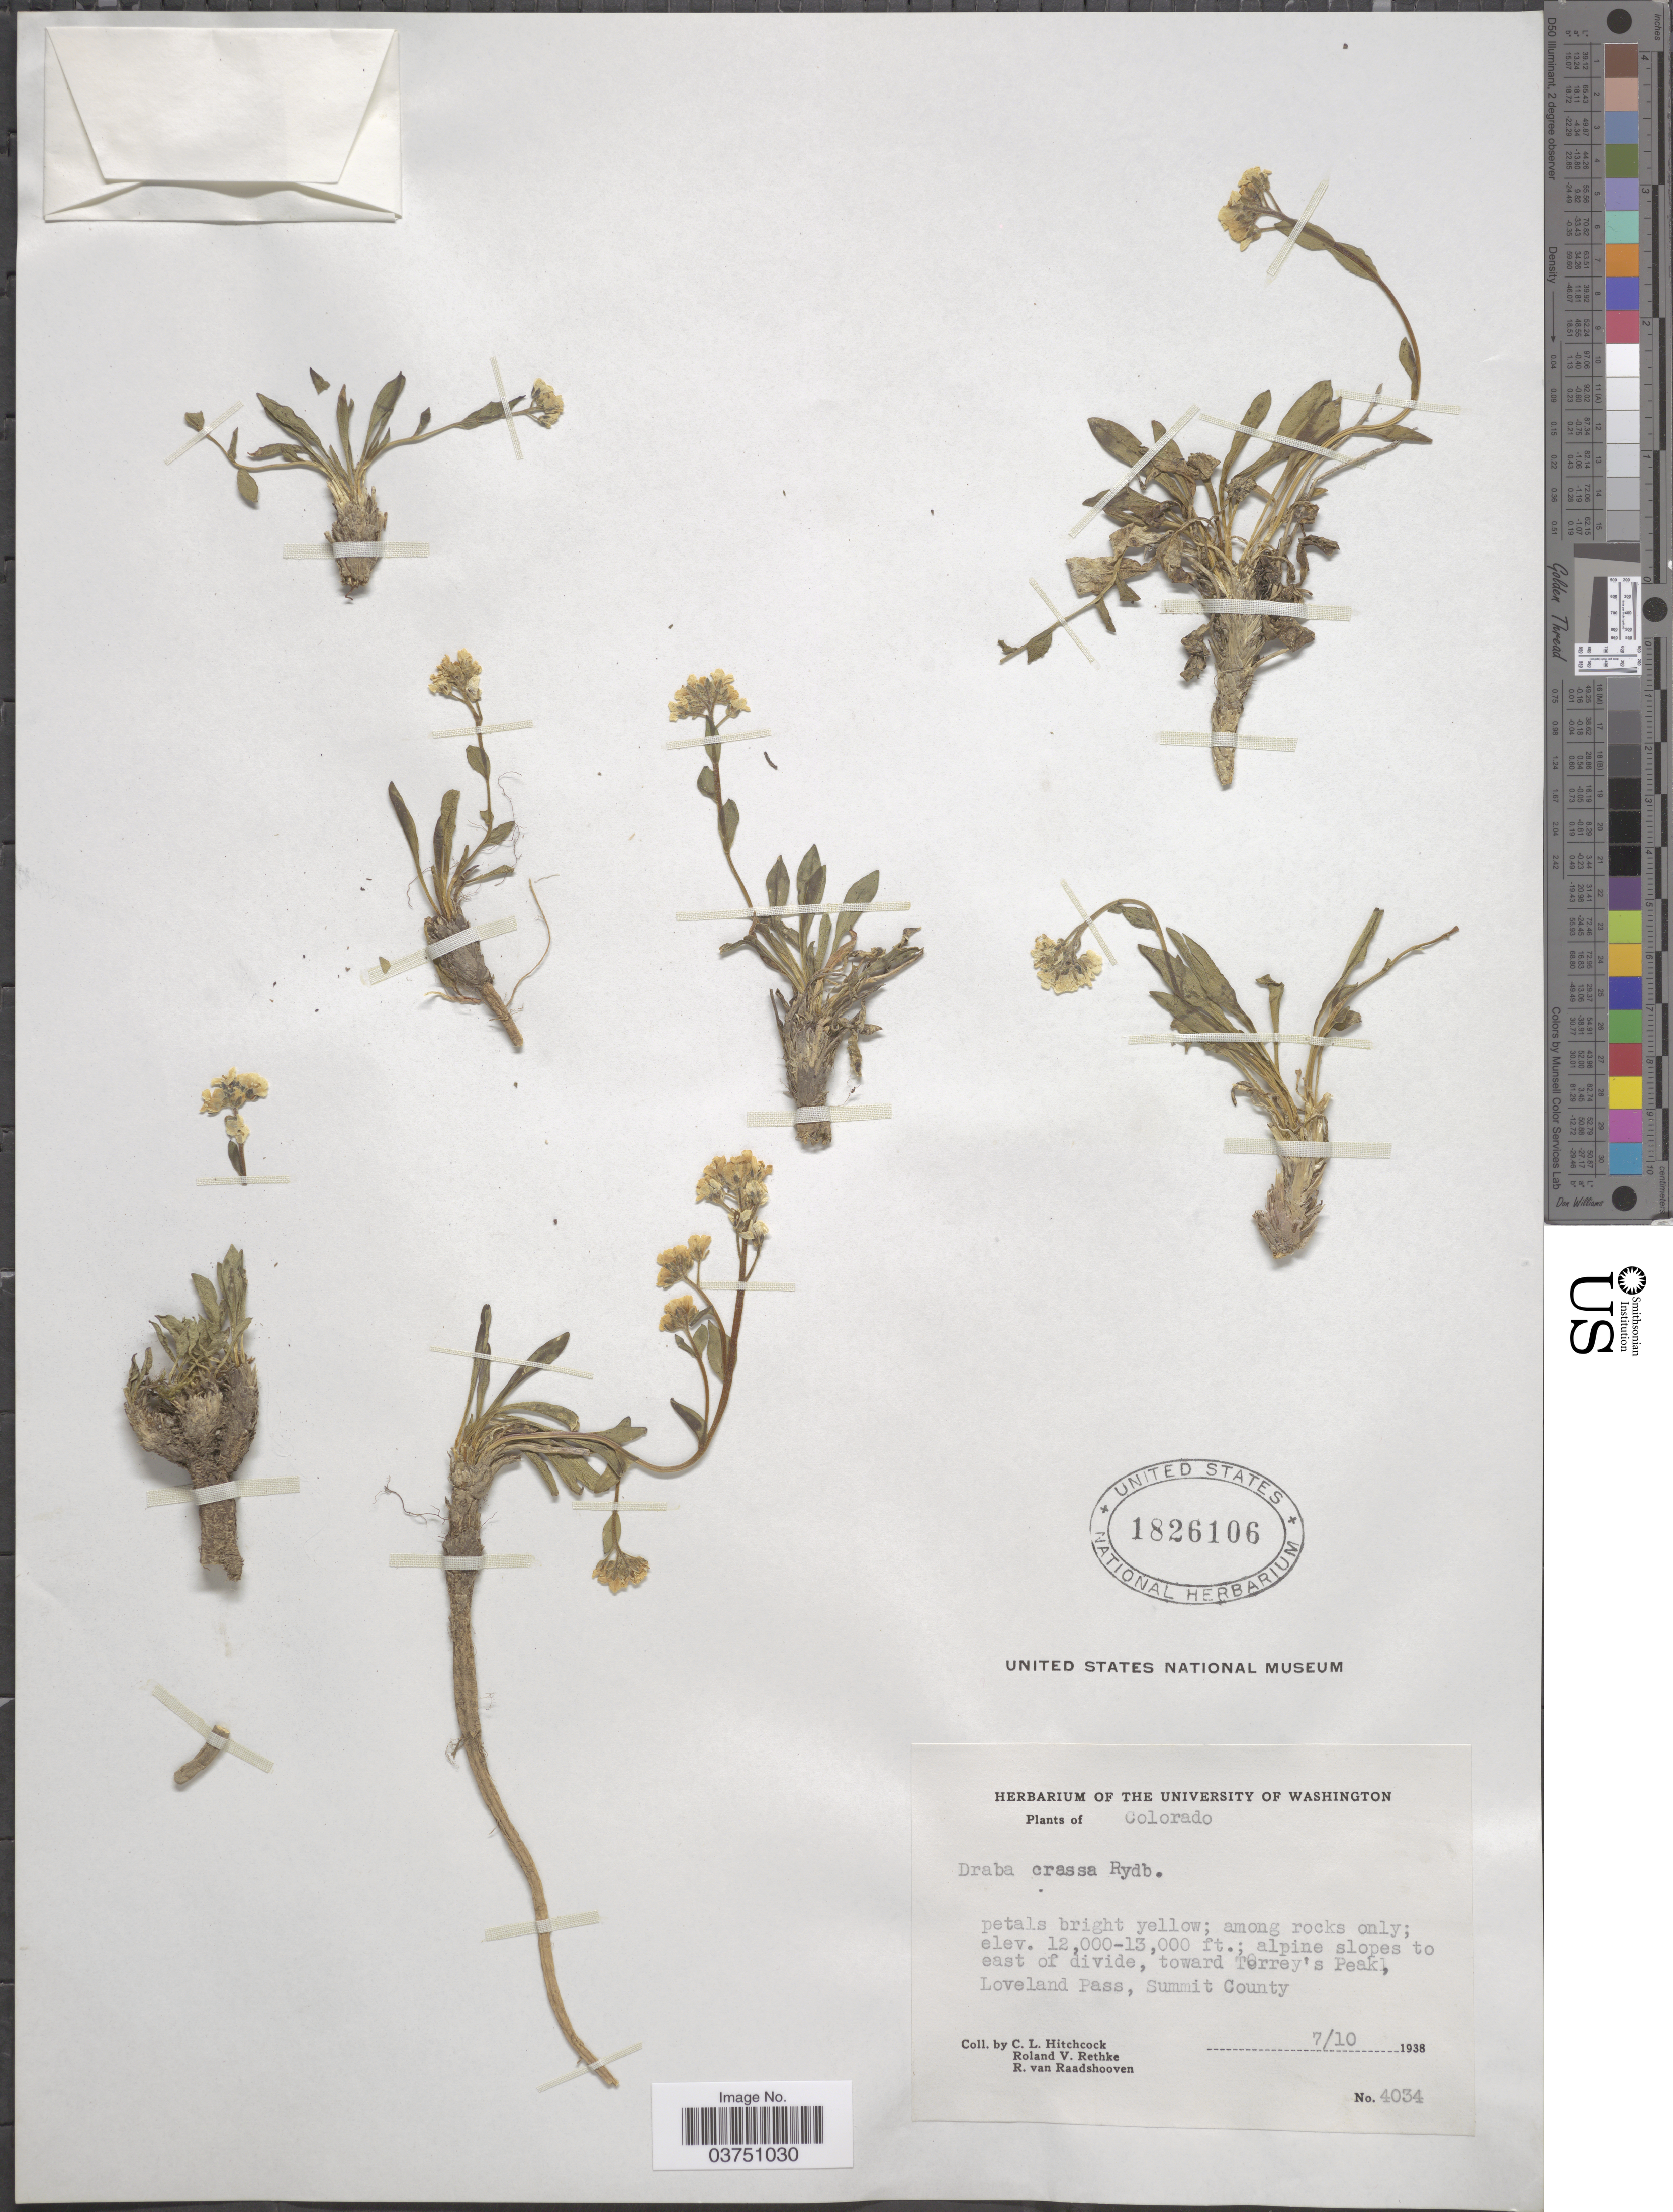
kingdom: Plantae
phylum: Tracheophyta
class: Magnoliopsida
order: Brassicales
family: Brassicaceae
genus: Draba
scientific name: Draba crassa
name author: Rydb.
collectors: C. L. Hitchcock, R. Rethke & R. Raadshooven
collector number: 4034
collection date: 1938-07-10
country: United States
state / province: Colorado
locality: Alpine slopes to east of divide, toward Torrey's Peak, Loveland Pass, Summit County.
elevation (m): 3658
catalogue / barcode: US 1826106